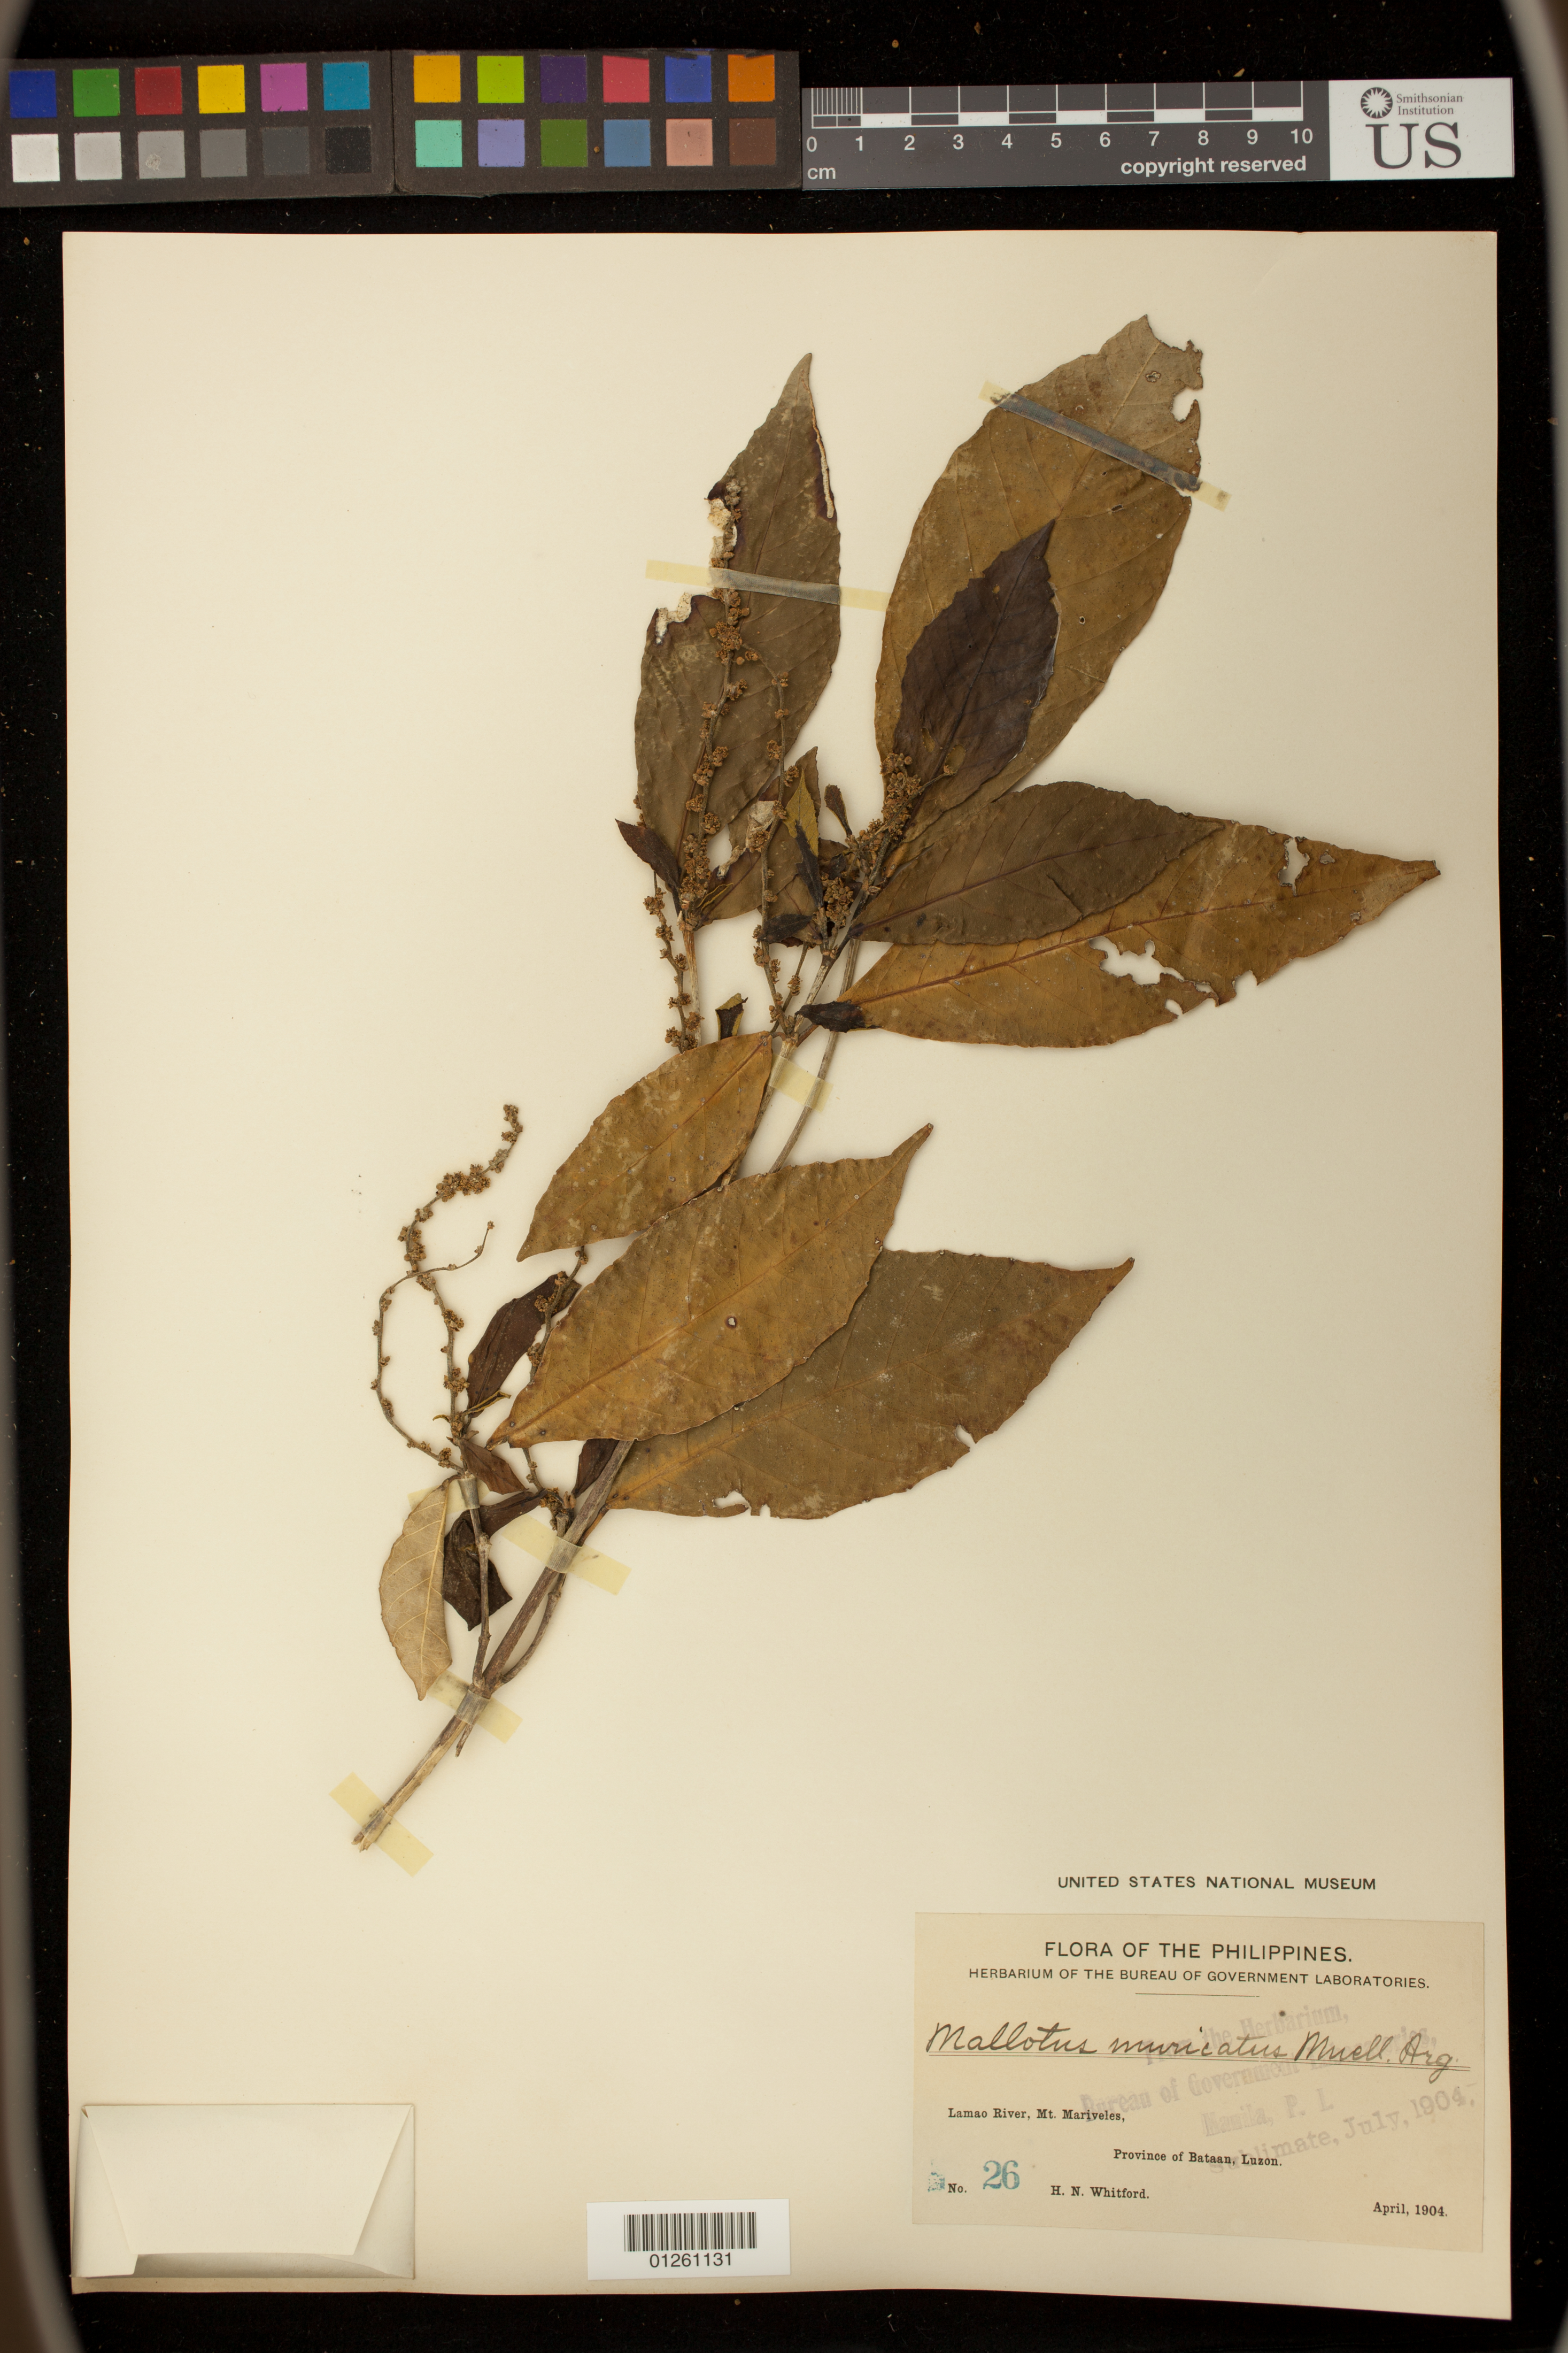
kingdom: Plantae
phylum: Tracheophyta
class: Magnoliopsida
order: Malpighiales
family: Euphorbiaceae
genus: Mallotus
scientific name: Mallotus resinosus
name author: (Blanco) Merr.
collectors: H. N. Whitford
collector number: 26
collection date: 1904-04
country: Philippines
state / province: Central Luzon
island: Luzon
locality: Lamao River, Mt. Mariveles, Province of Bataan, Luzon